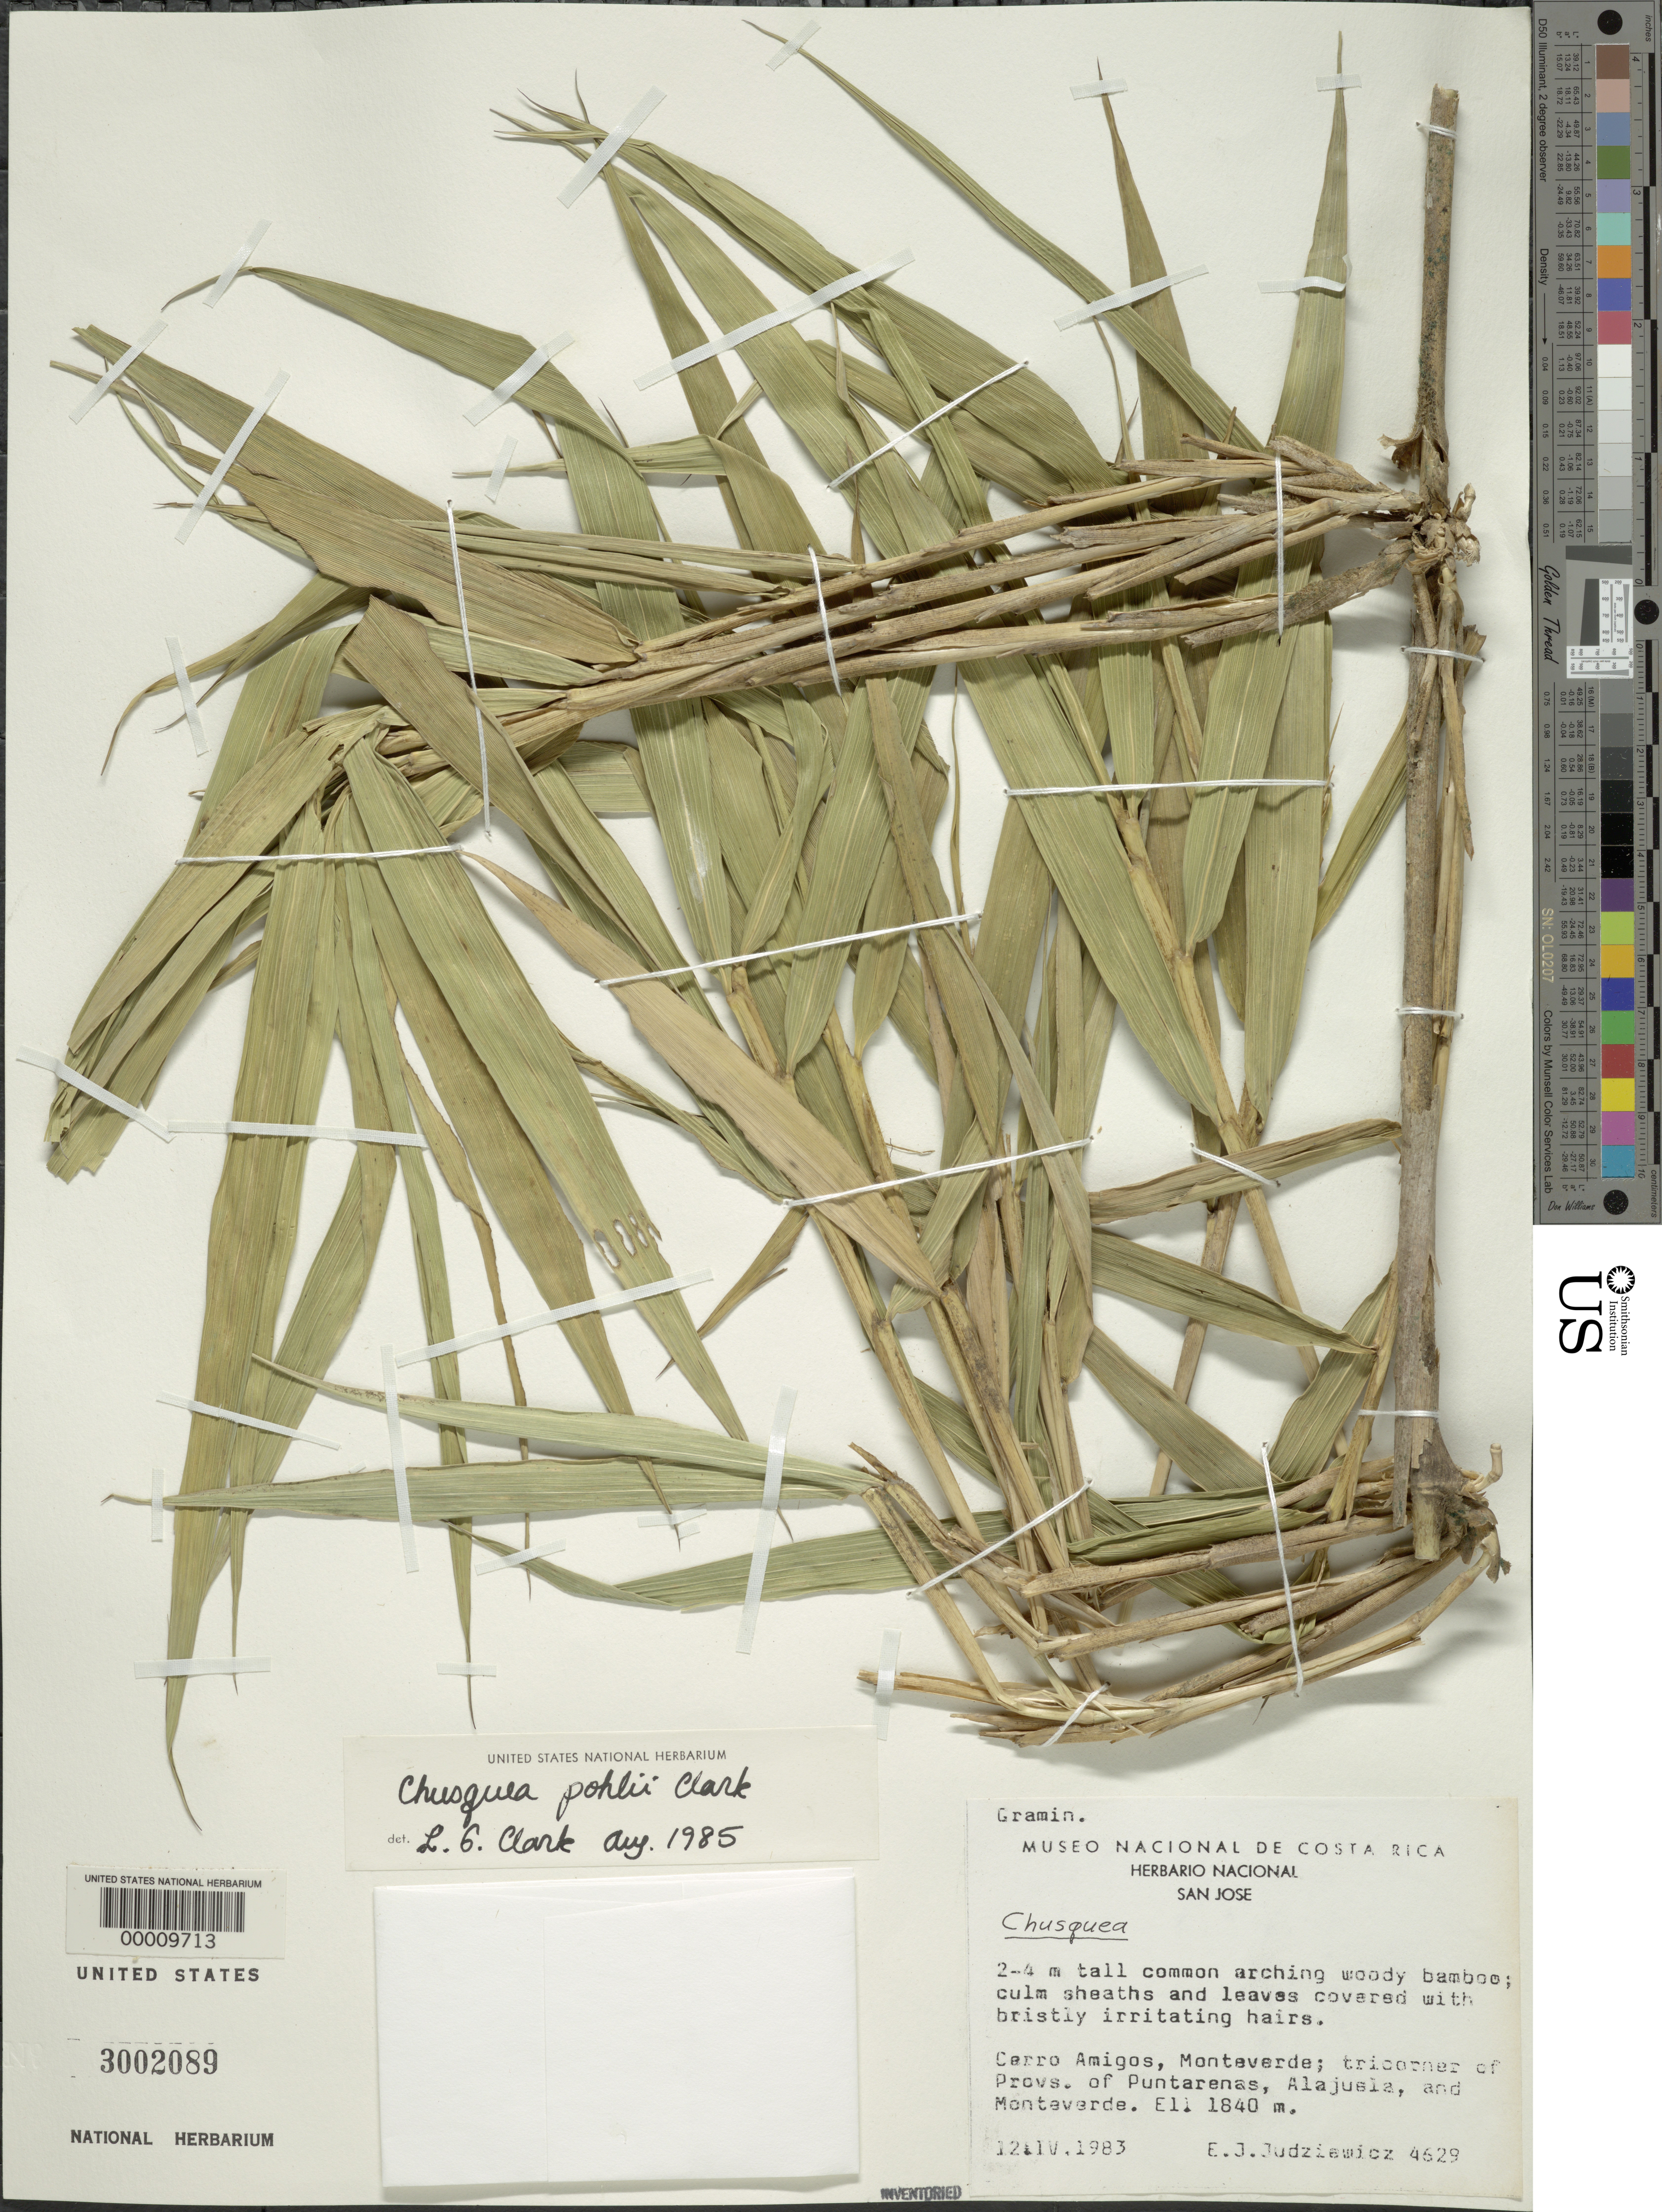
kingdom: Plantae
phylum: Tracheophyta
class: Liliopsida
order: Poales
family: Poaceae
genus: Chusquea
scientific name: Chusquea pohlii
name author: L.G. Clark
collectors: E. J. Judziewicz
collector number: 4629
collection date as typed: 12 Apr 1983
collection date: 1983-04-12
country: Costa Rica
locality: Cerro Amigos, Monteverde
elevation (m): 1840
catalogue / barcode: US 3002089